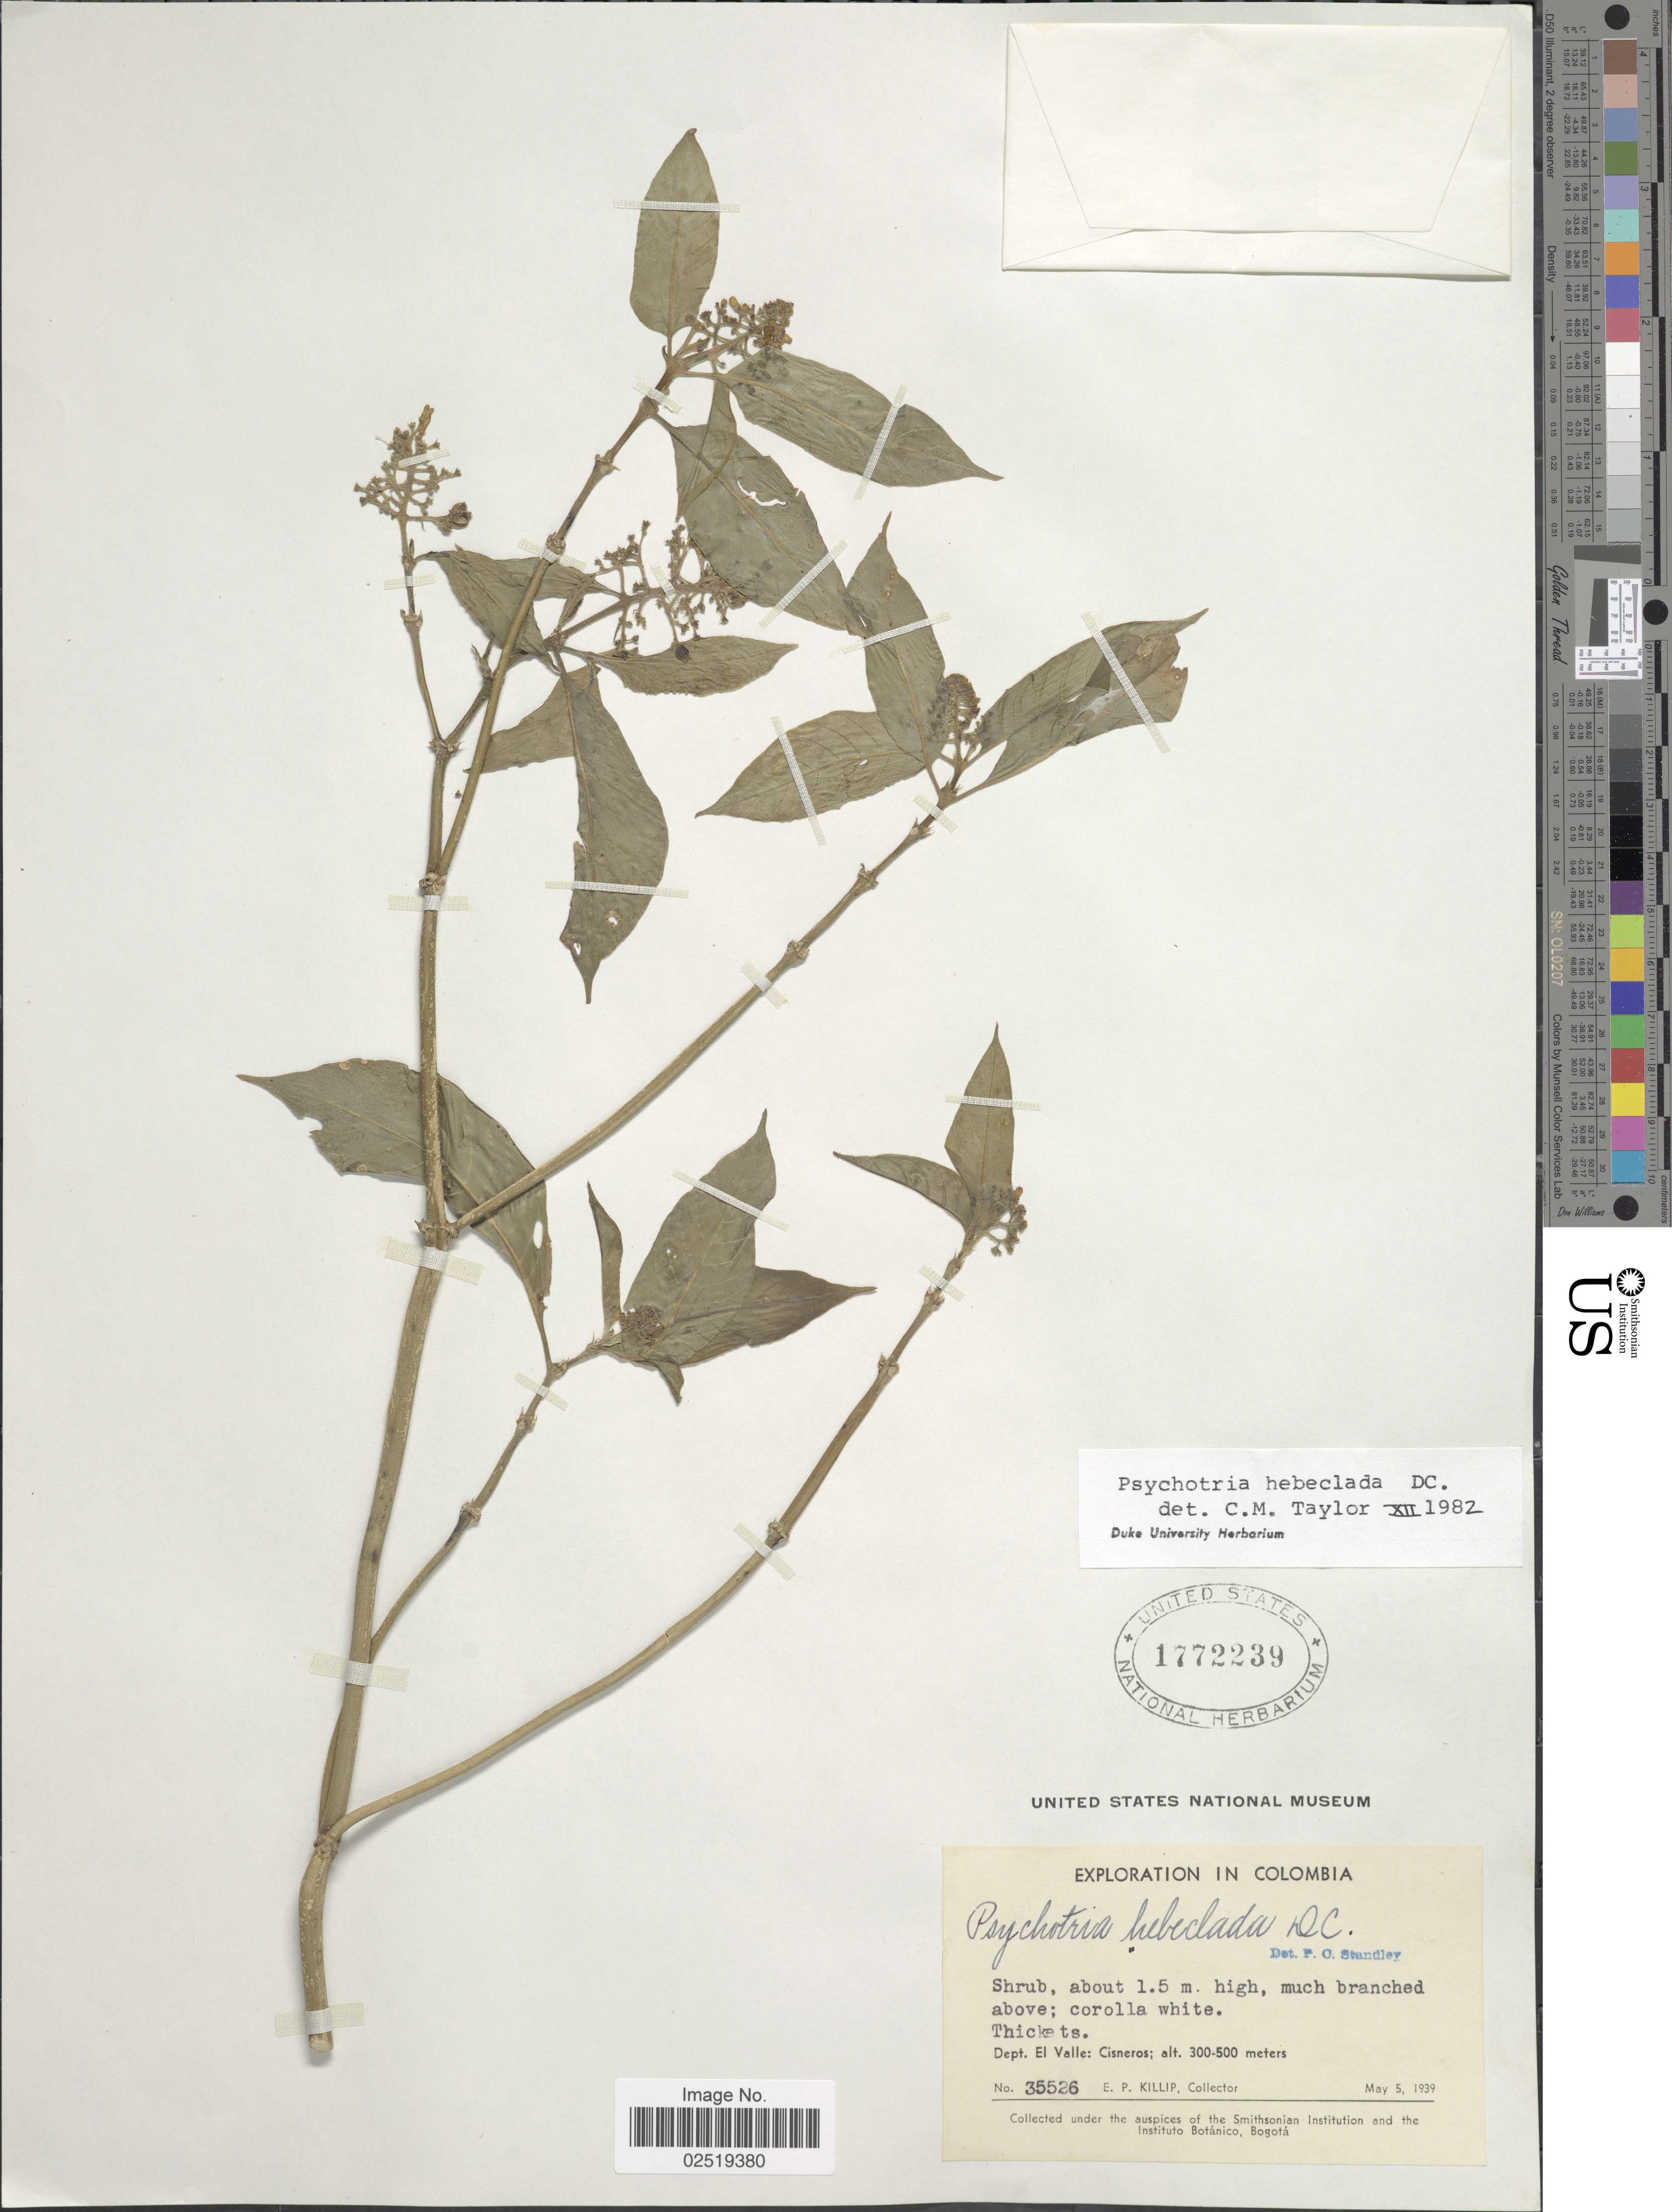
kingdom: Plantae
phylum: Tracheophyta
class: Magnoliopsida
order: Gentianales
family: Rubiaceae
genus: Psychotria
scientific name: Psychotria hebeclada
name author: DC.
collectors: E. P. Killip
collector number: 35526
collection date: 1939-05-05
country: Colombia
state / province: Valle del Cauca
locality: Dept. El Valle: Cisneros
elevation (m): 300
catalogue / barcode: US 1772239